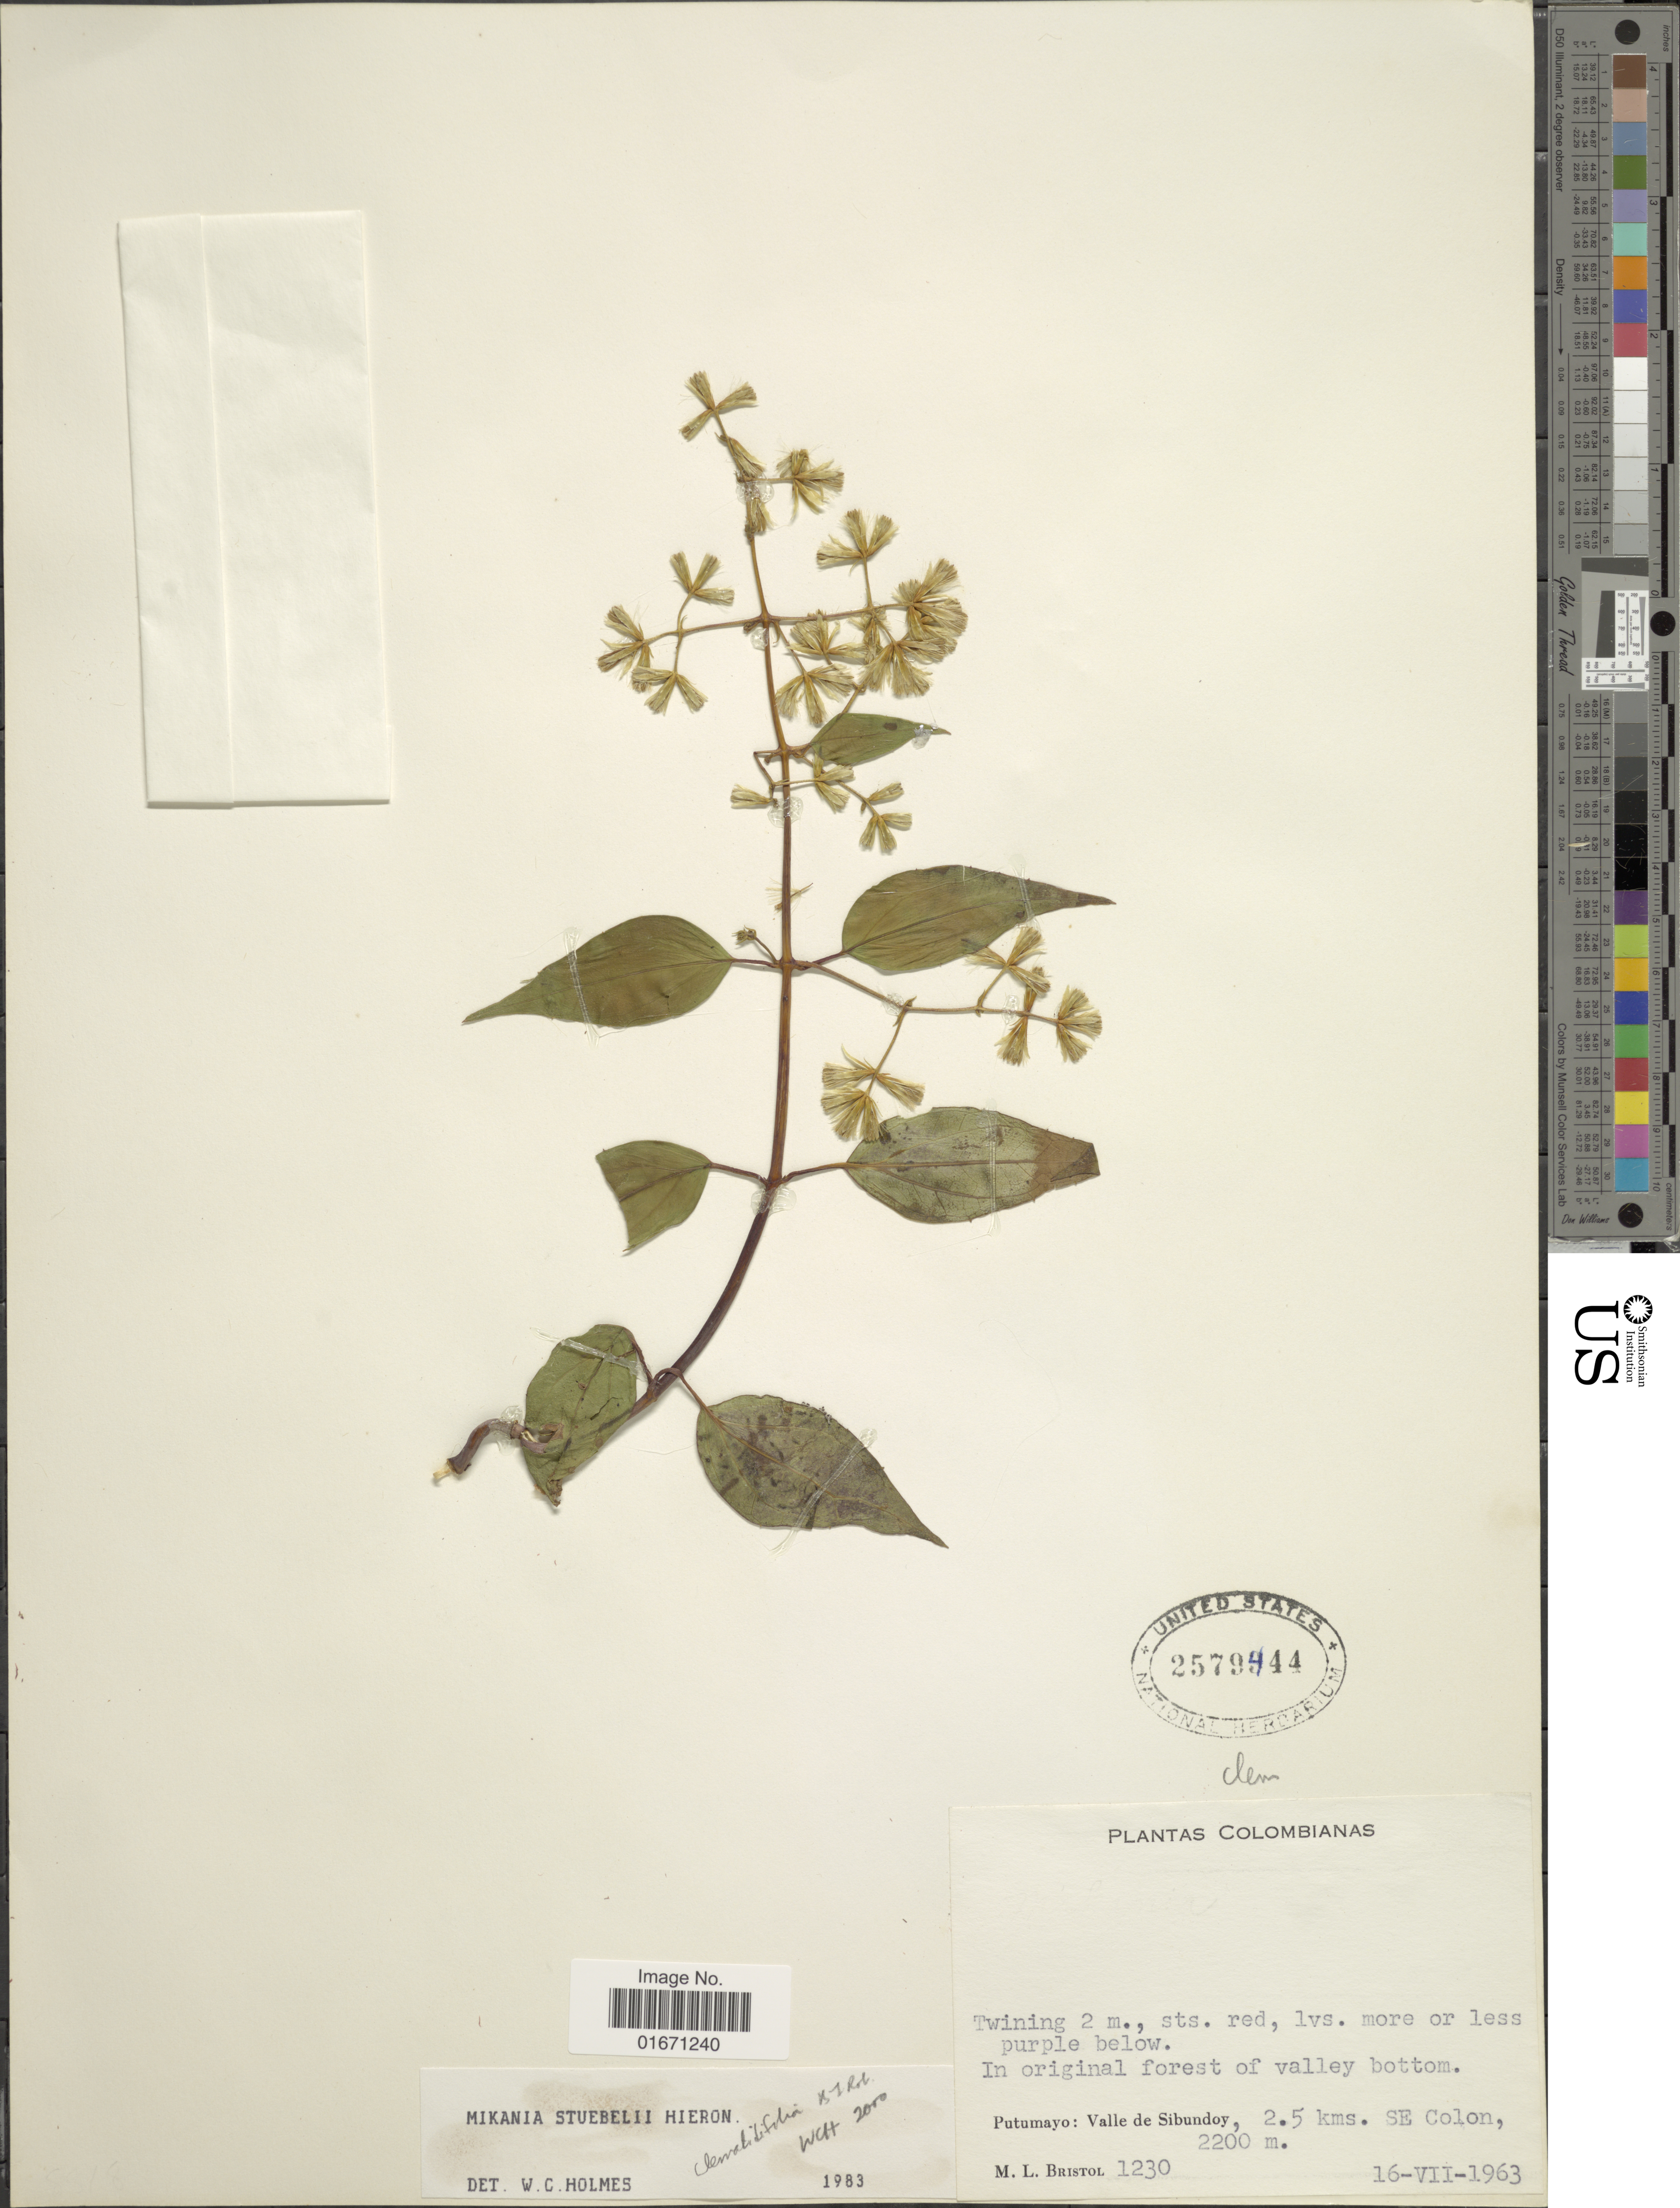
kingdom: Plantae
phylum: Tracheophyta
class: Magnoliopsida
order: Asterales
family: Asteraceae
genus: Mikania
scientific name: Mikania clematidiflora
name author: Rusby ex B.L. Rob.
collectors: M. L. Bristol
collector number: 1230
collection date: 1963-07-16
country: Colombia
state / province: Putumayo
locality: Valle de Sibundoy, 2.5 kms SE Colon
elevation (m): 2200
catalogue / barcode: US 2579444